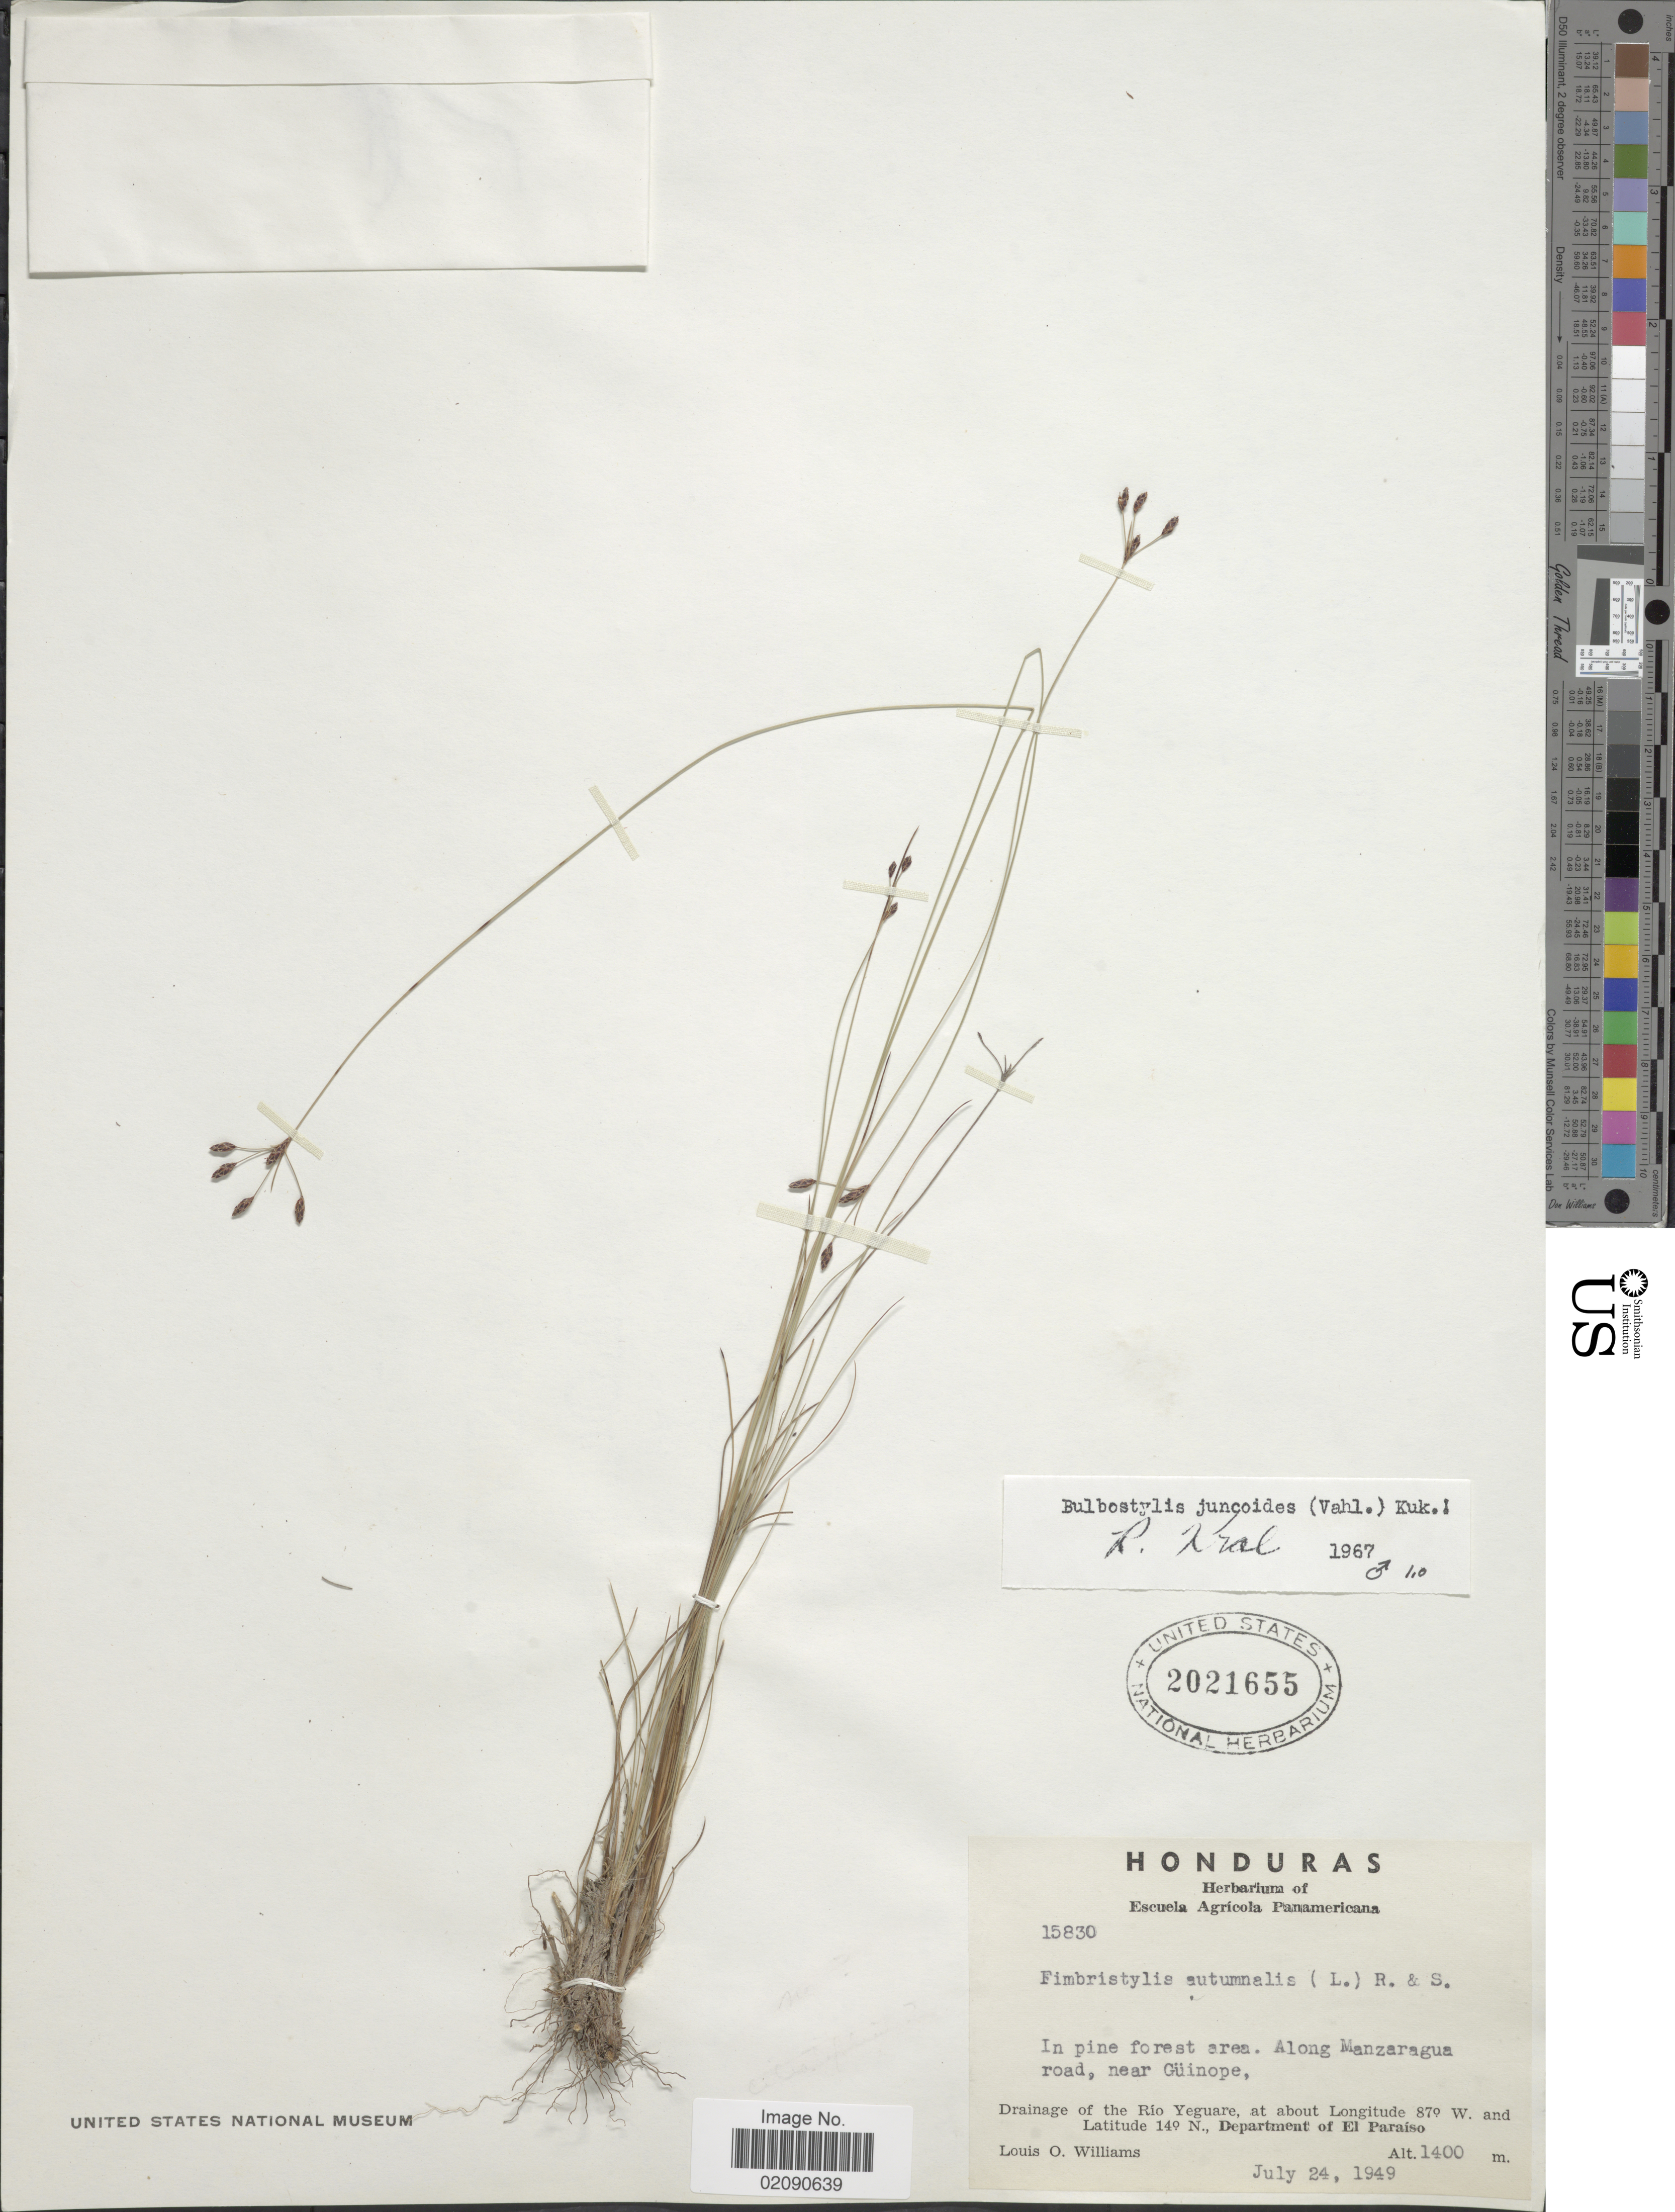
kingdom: Plantae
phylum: Tracheophyta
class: Liliopsida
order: Poales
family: Cyperaceae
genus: Bulbostylis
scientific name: Bulbostylis juncoides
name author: (Vahl) Kük. ex Herter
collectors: L. O. Williams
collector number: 15830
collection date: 1949-07-24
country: Honduras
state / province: El Paraíso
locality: In pine forest area. Along Manzaragua road, near Guinope, Drainage of the Rio Yeguare, Department of El Paraiso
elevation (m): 1400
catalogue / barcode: US 2021655